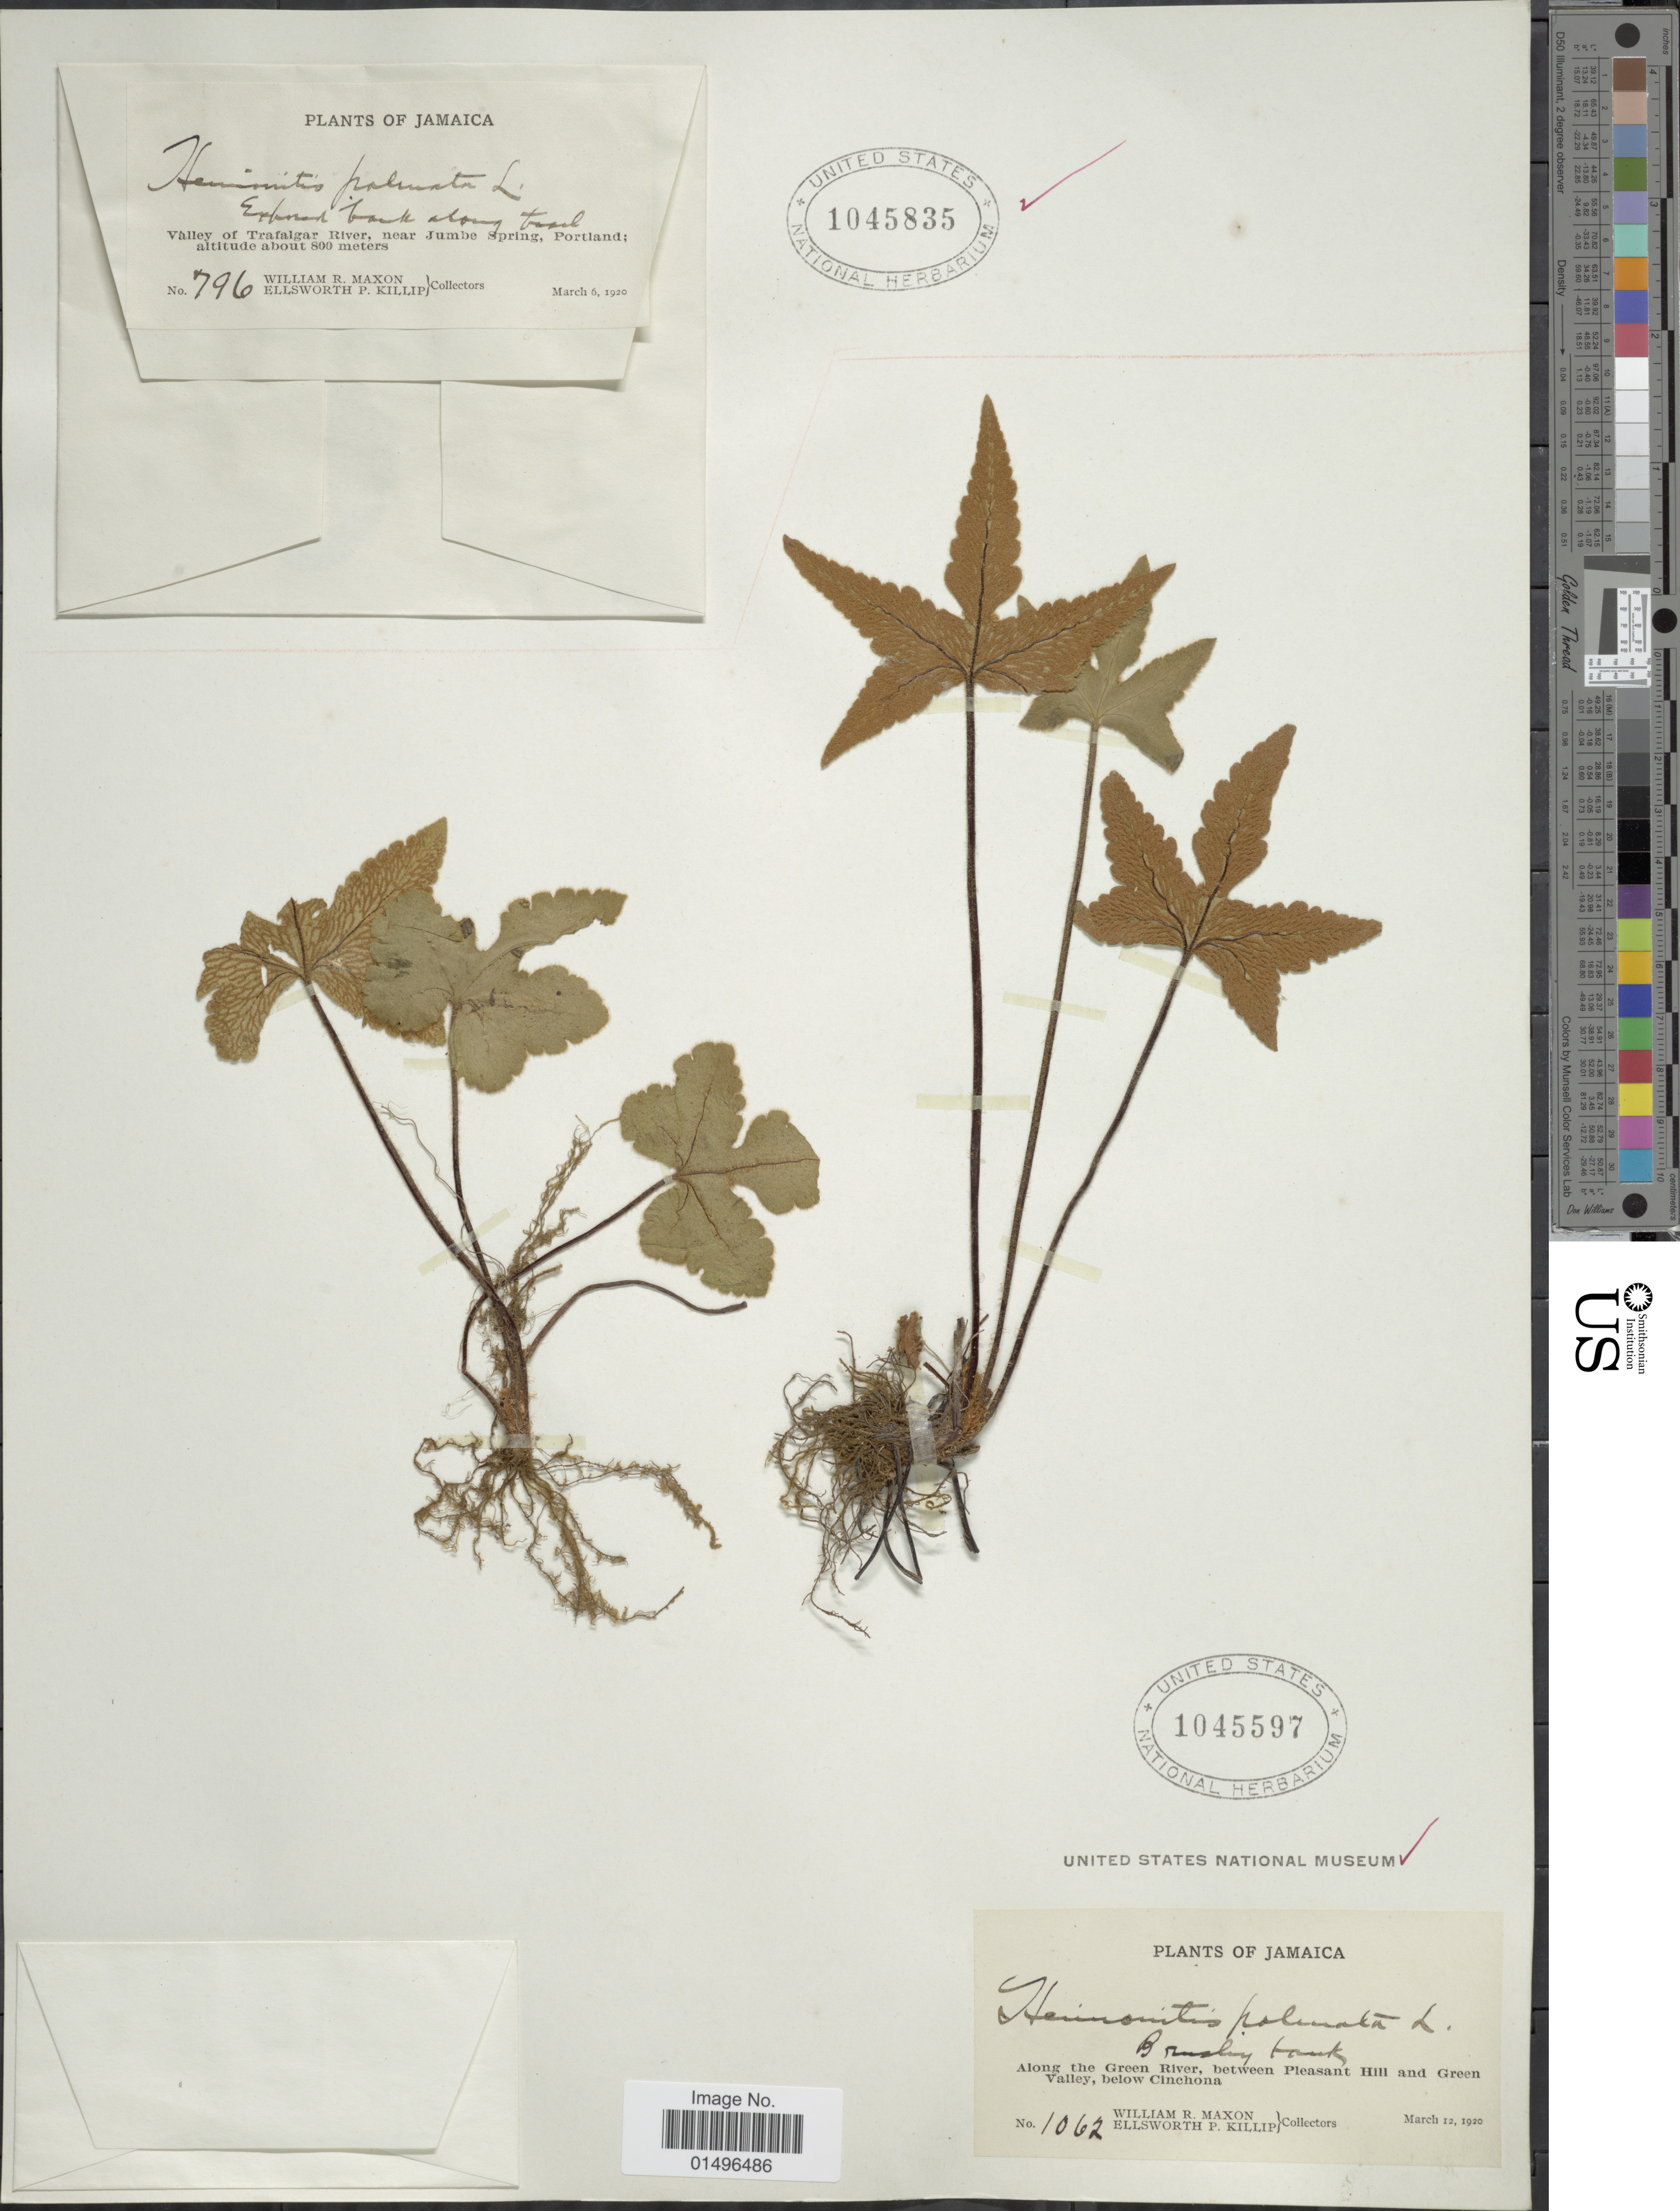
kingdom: Plantae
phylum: Tracheophyta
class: Polypodiopsida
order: Polypodiales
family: Pteridaceae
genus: Hemionitis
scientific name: Hemionitis palmata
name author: L.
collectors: W. R. Maxon & E. P. Killip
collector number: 1062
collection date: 1920-03-12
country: Jamaica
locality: Jamaica, along the Green River, between Pleasant Hill and Green Valley, below Cinchona.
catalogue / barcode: US 1045597-2